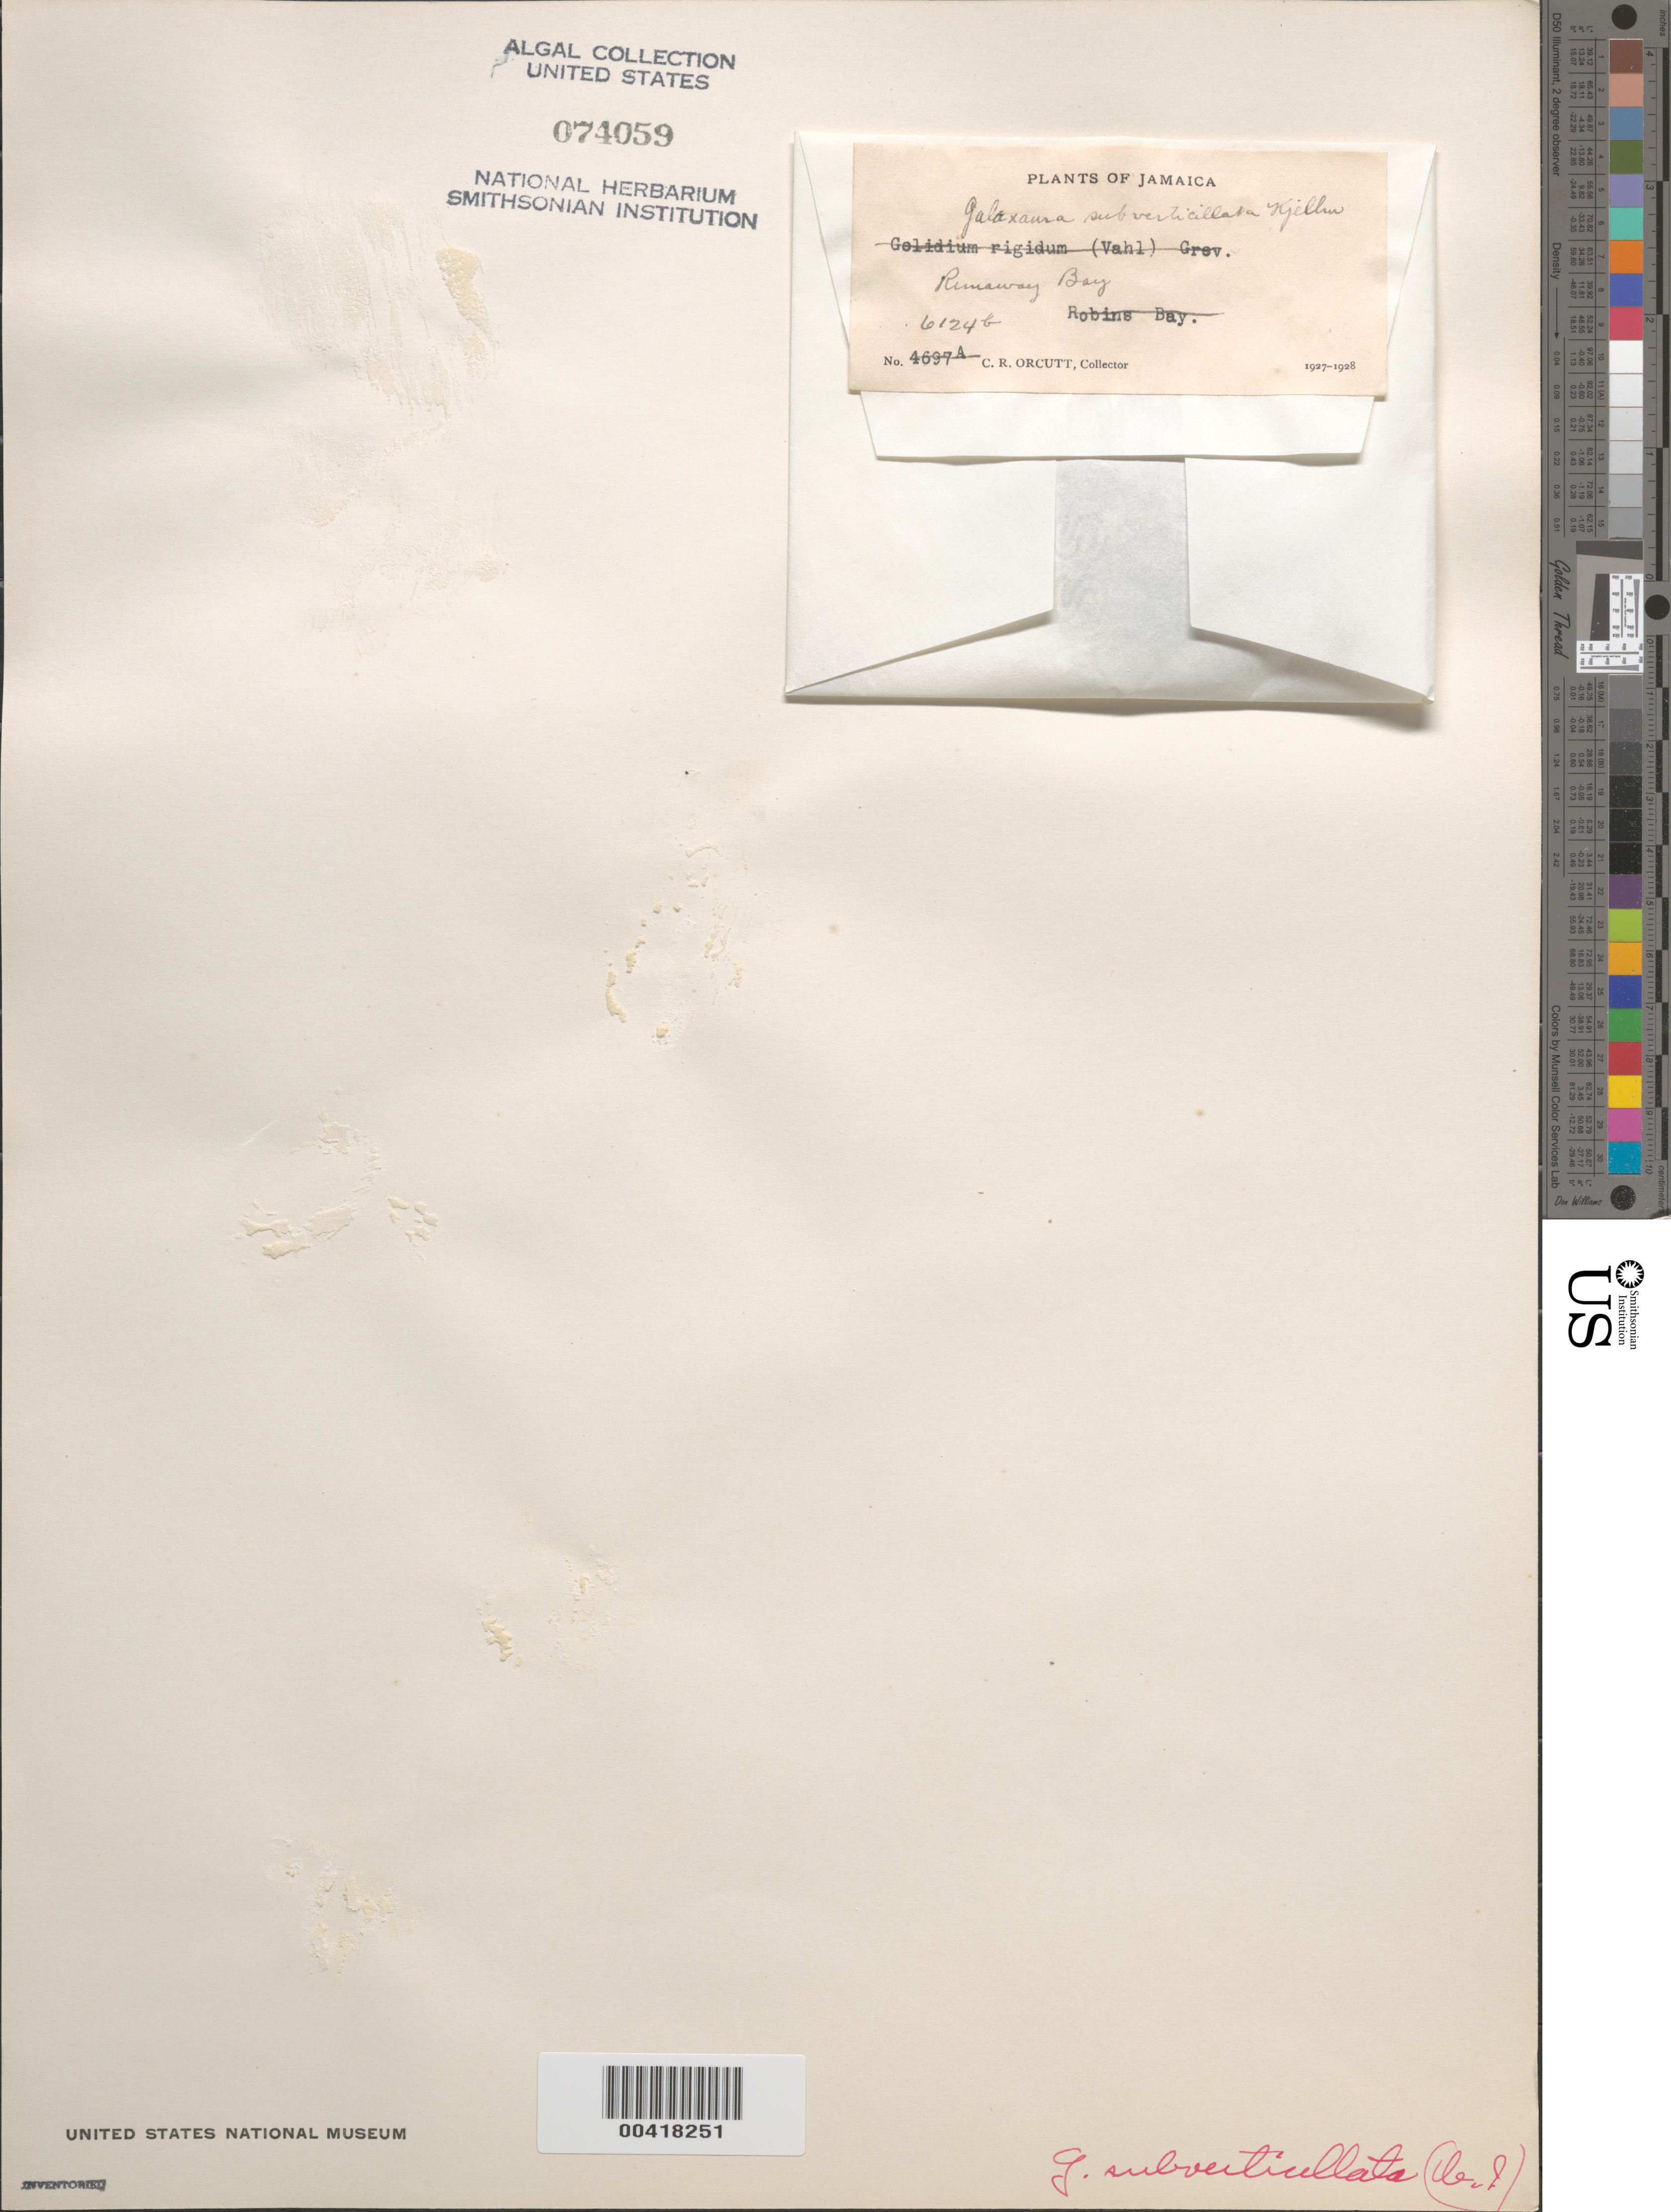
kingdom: Plantae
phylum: Rhodophyta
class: Florideophyceae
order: Nemaliales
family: Galaxauraceae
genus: Galaxaura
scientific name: Galaxaura rugosa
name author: (Ellis & Sol.) J.V.Lamouroux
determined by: Algae name updating Project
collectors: C. R. Orcutt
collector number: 6124b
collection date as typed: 1927 OR -- --- 1928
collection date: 1927 or 1928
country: Jamaica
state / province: Saint Ann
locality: Runaway bay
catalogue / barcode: US 74059